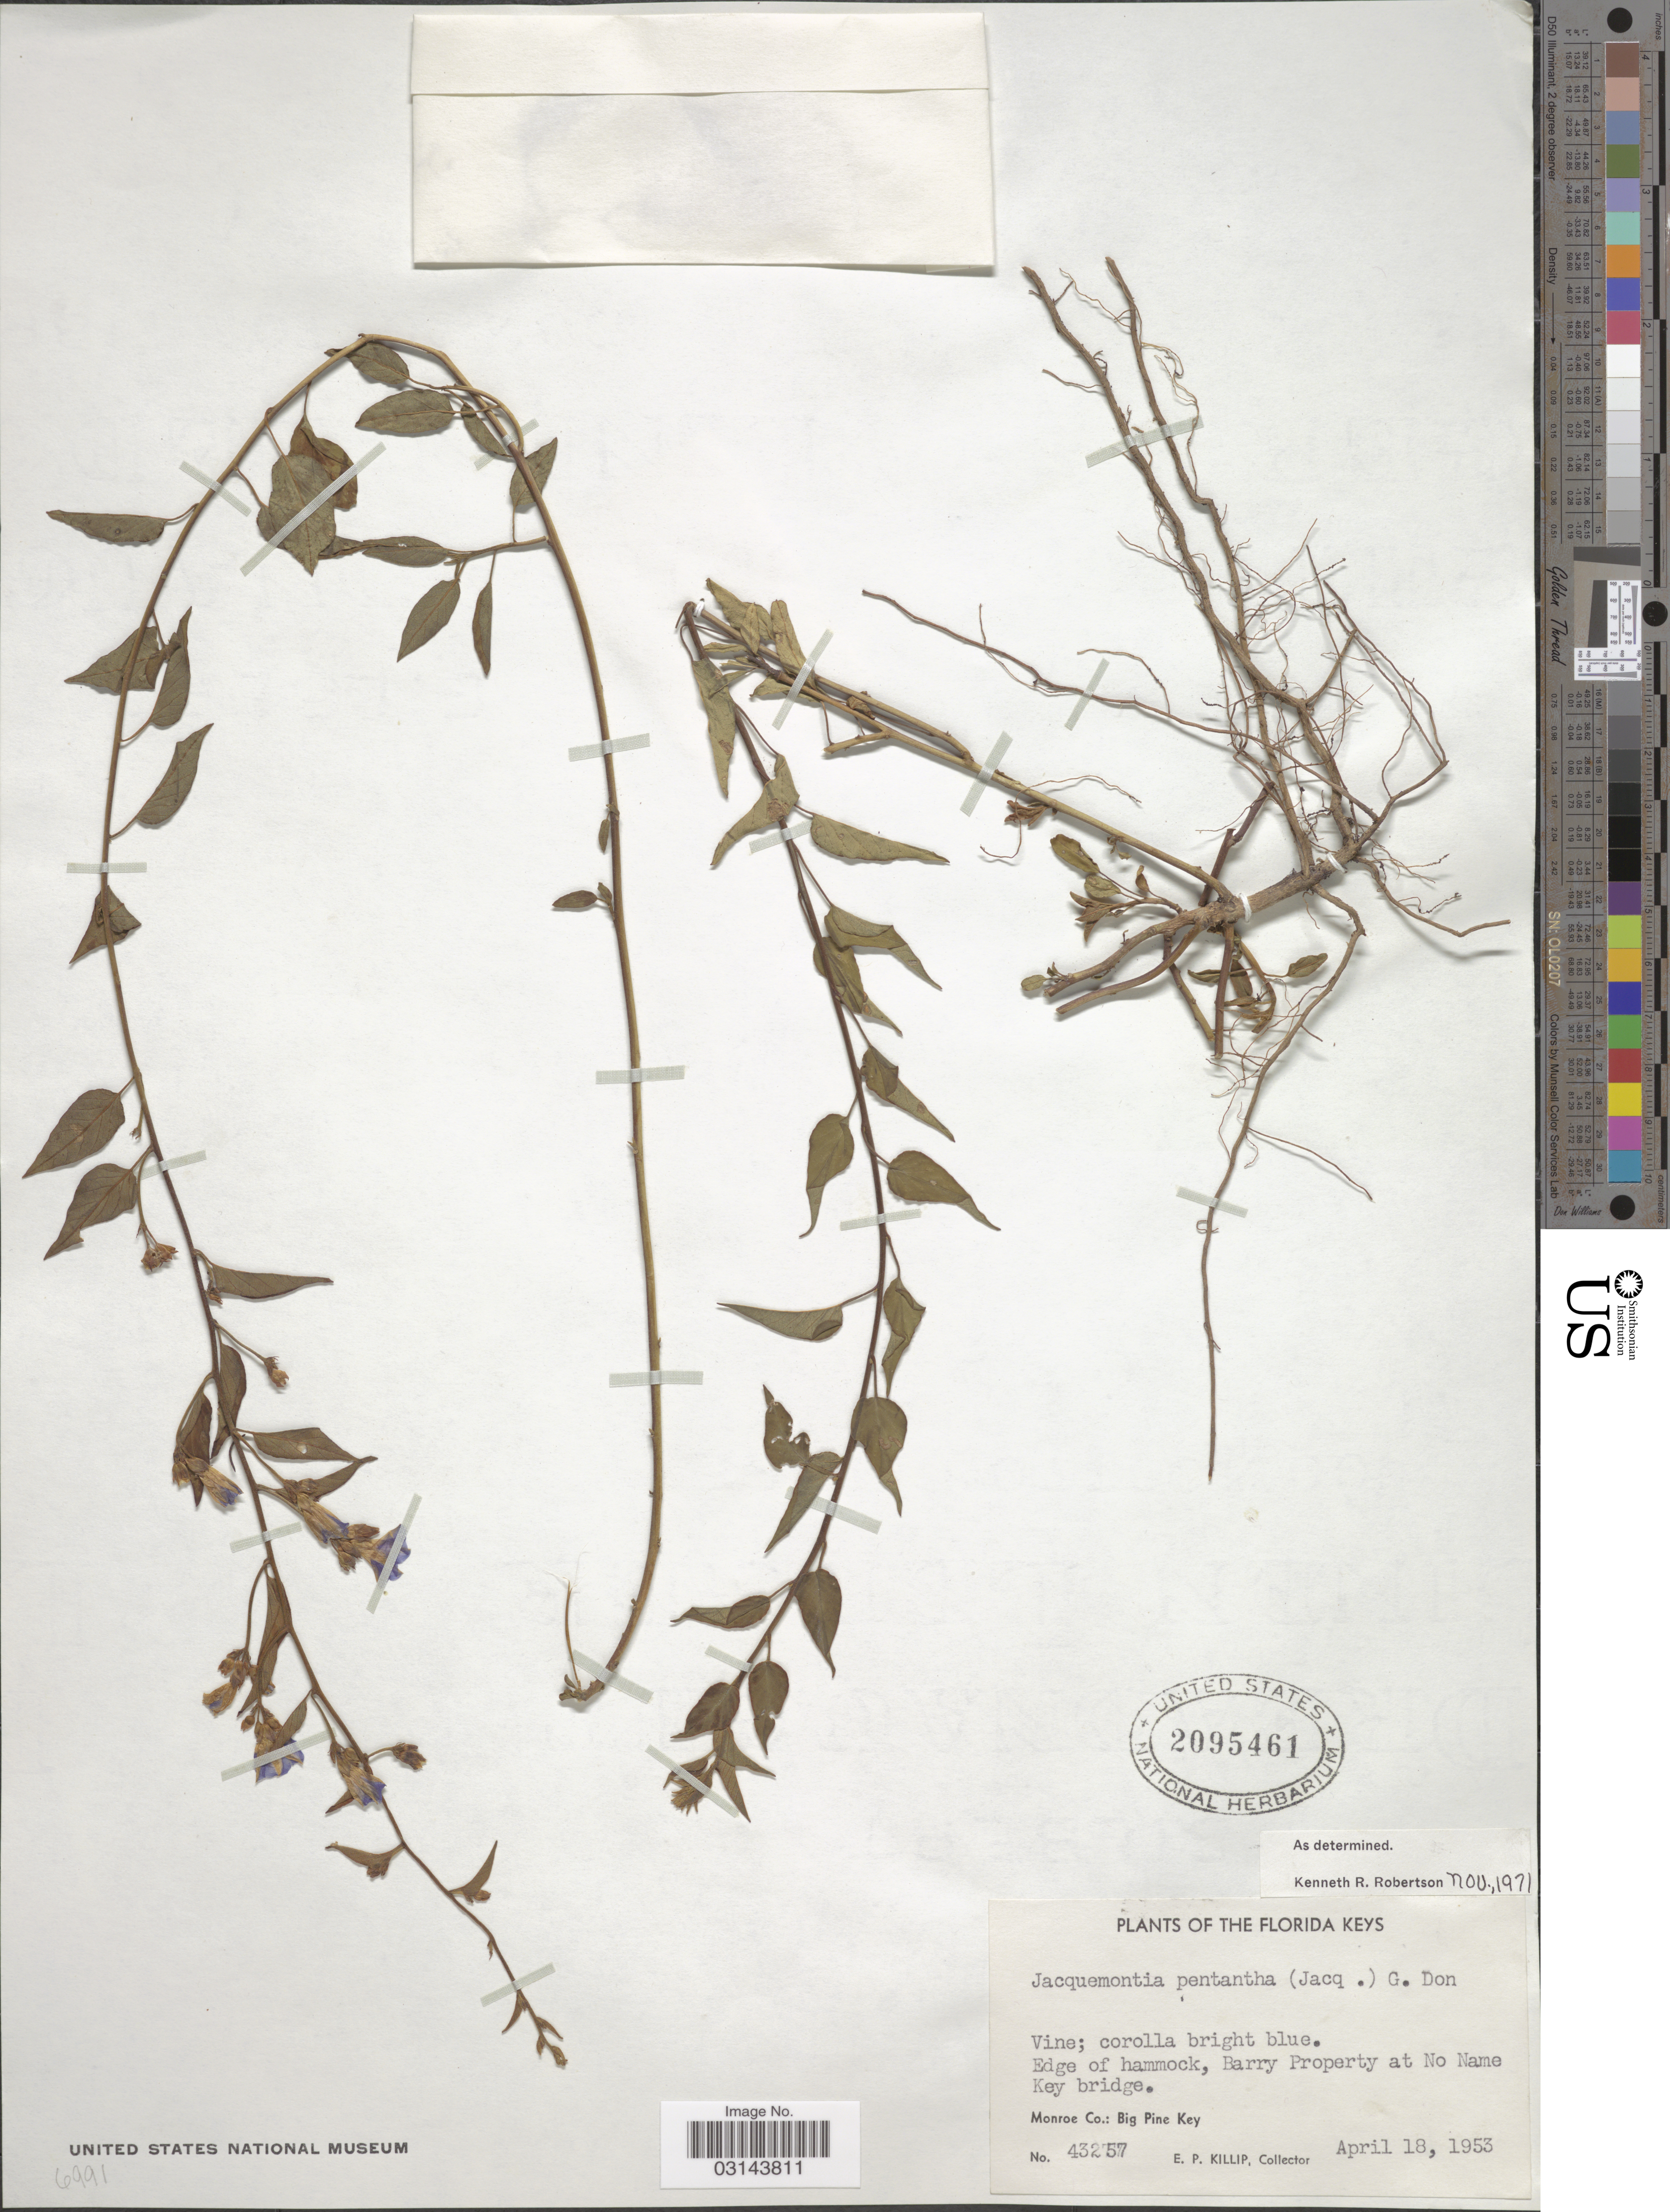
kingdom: Plantae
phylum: Tracheophyta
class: Magnoliopsida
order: Solanales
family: Convolvulaceae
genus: Jacquemontia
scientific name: Jacquemontia pentanthos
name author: (Jacq.) G. Don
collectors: E. P. Killip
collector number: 43257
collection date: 1953-04-18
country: United States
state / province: Florida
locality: The Florida Keys. Edge of hammock, Barry Property at No Name Key bridge. Monroe Co.: Big Pine Key.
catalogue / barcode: US 2095461